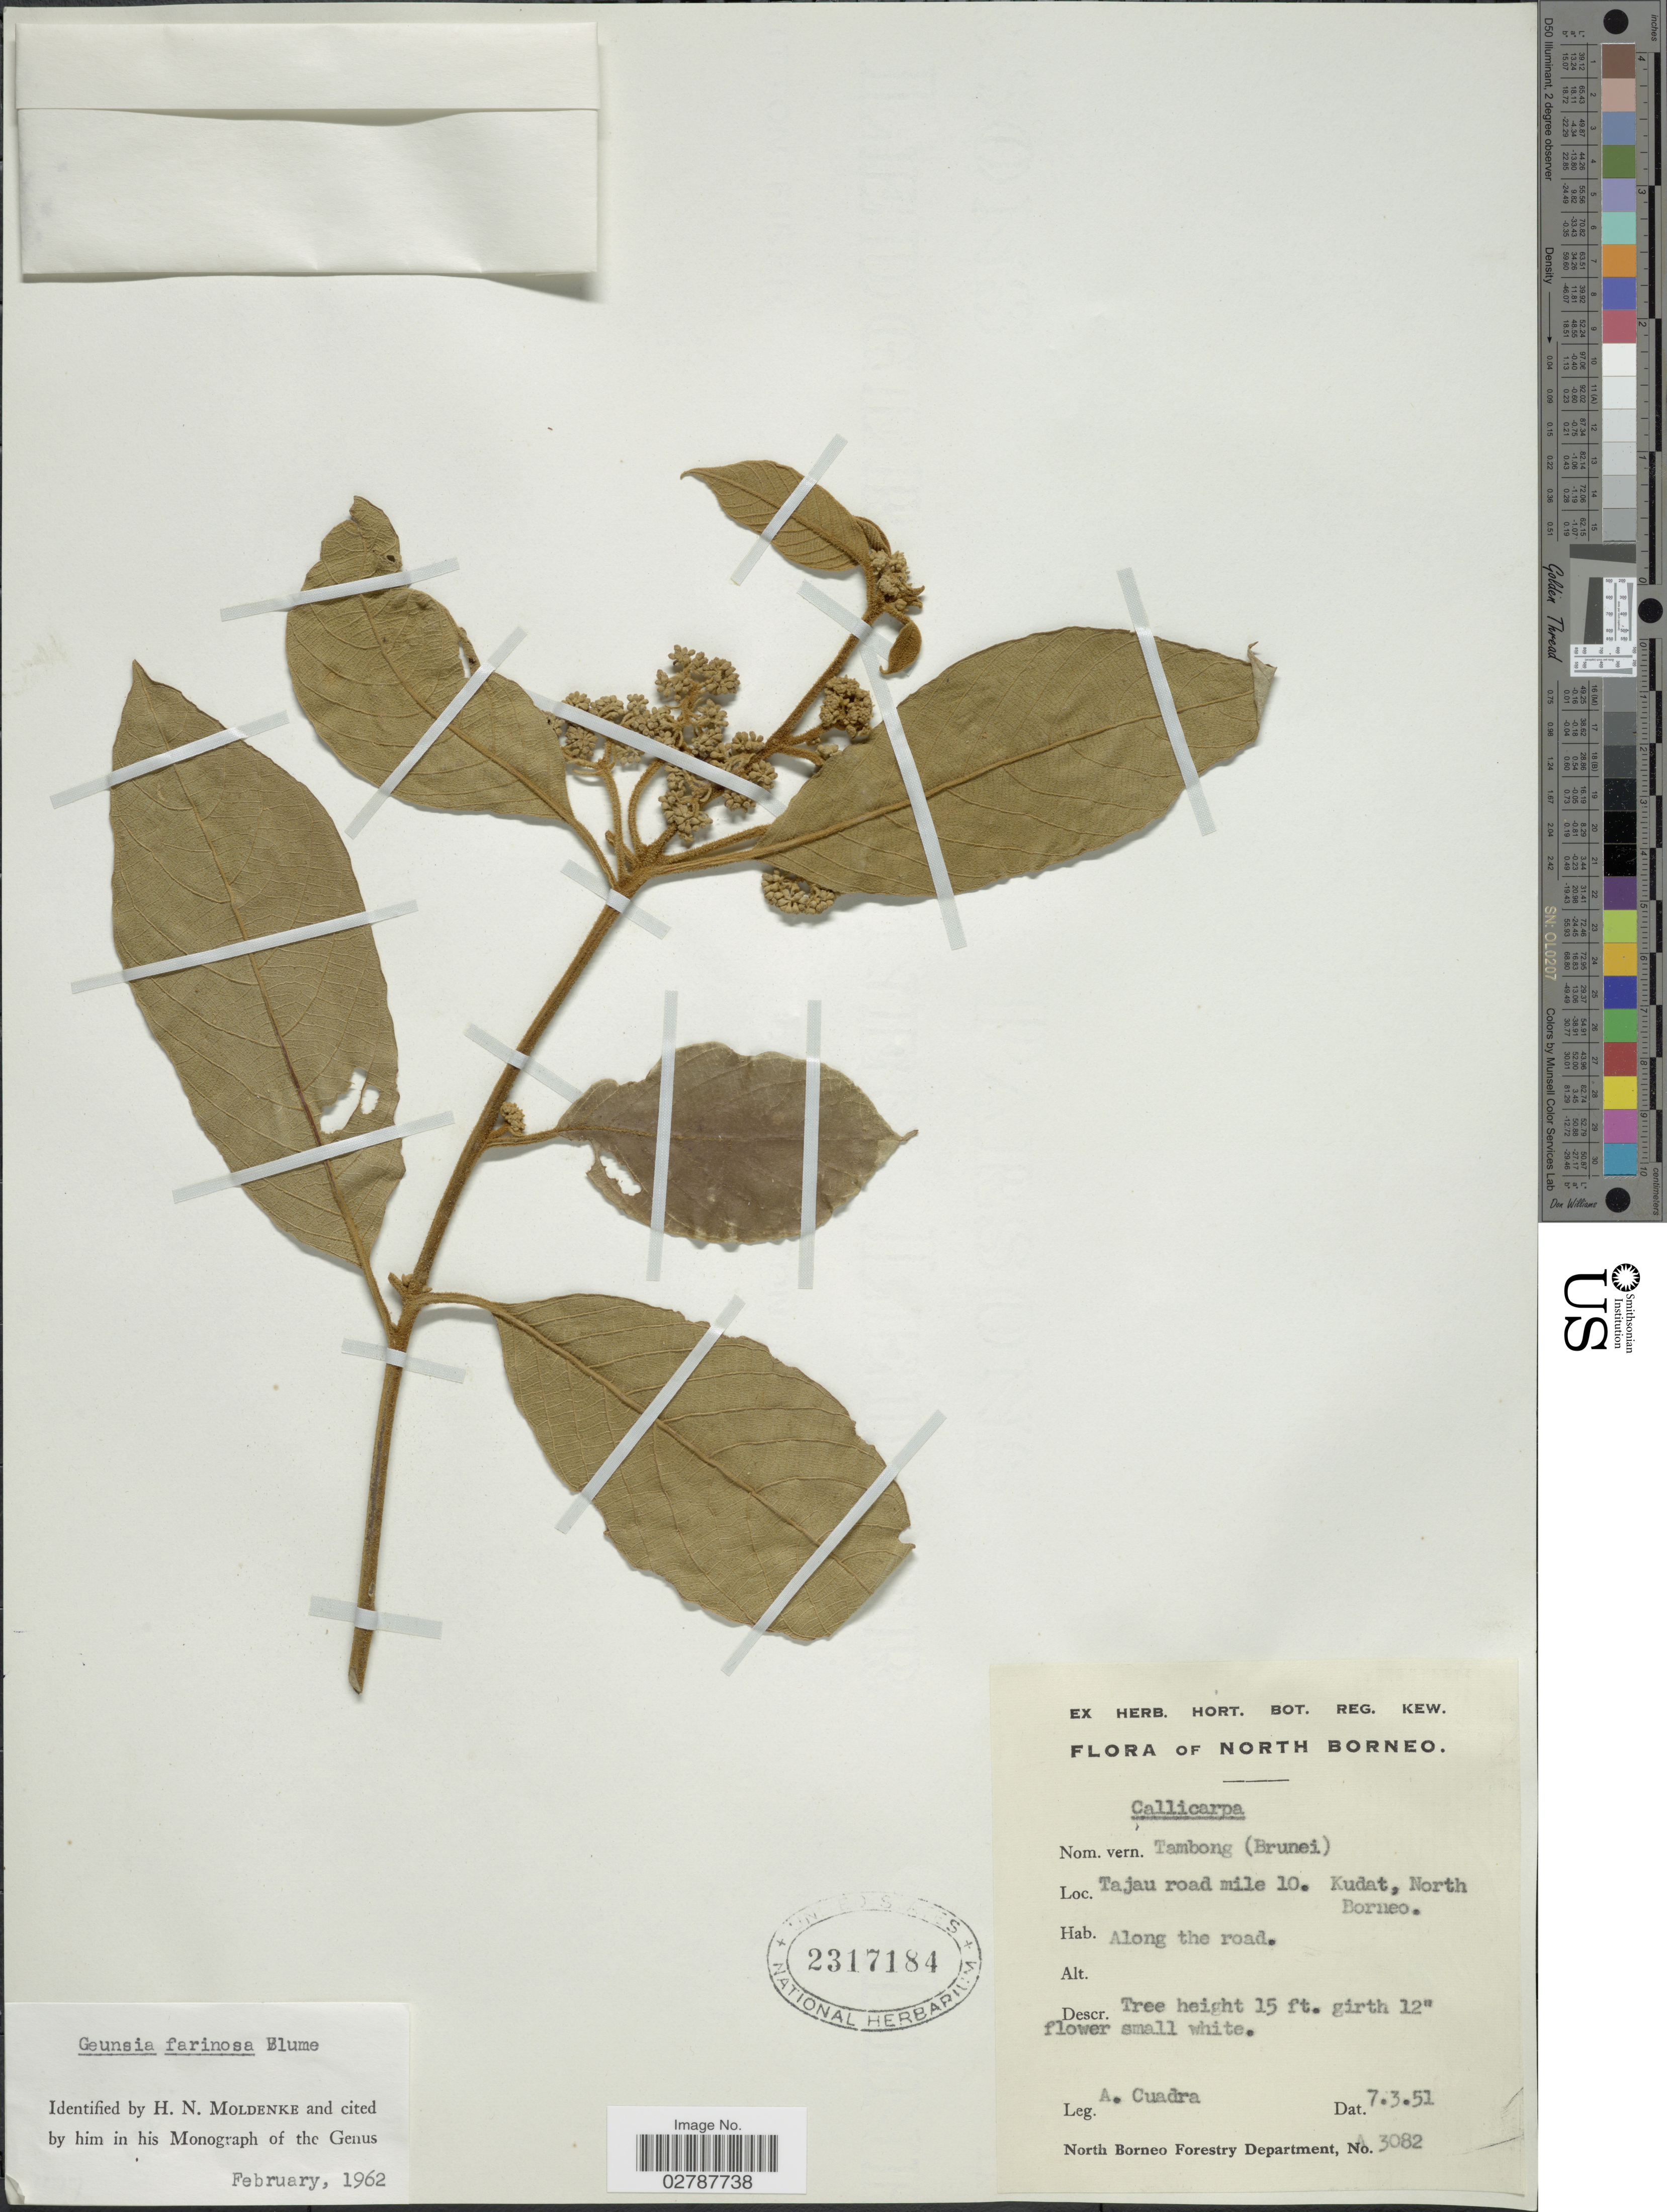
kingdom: Plantae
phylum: Tracheophyta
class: Magnoliopsida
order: Lamiales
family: Lamiaceae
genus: Callicarpa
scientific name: Callicarpa farinosa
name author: Roxb. ex C.B. Clarke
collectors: A. Cuadra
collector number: A3082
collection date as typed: Transcribed d/m/y: 7/3/51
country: Malaysia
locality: Tajau road mile 10. Kudat, North Borneo. Along the road. North Borneo.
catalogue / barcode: US 2317184